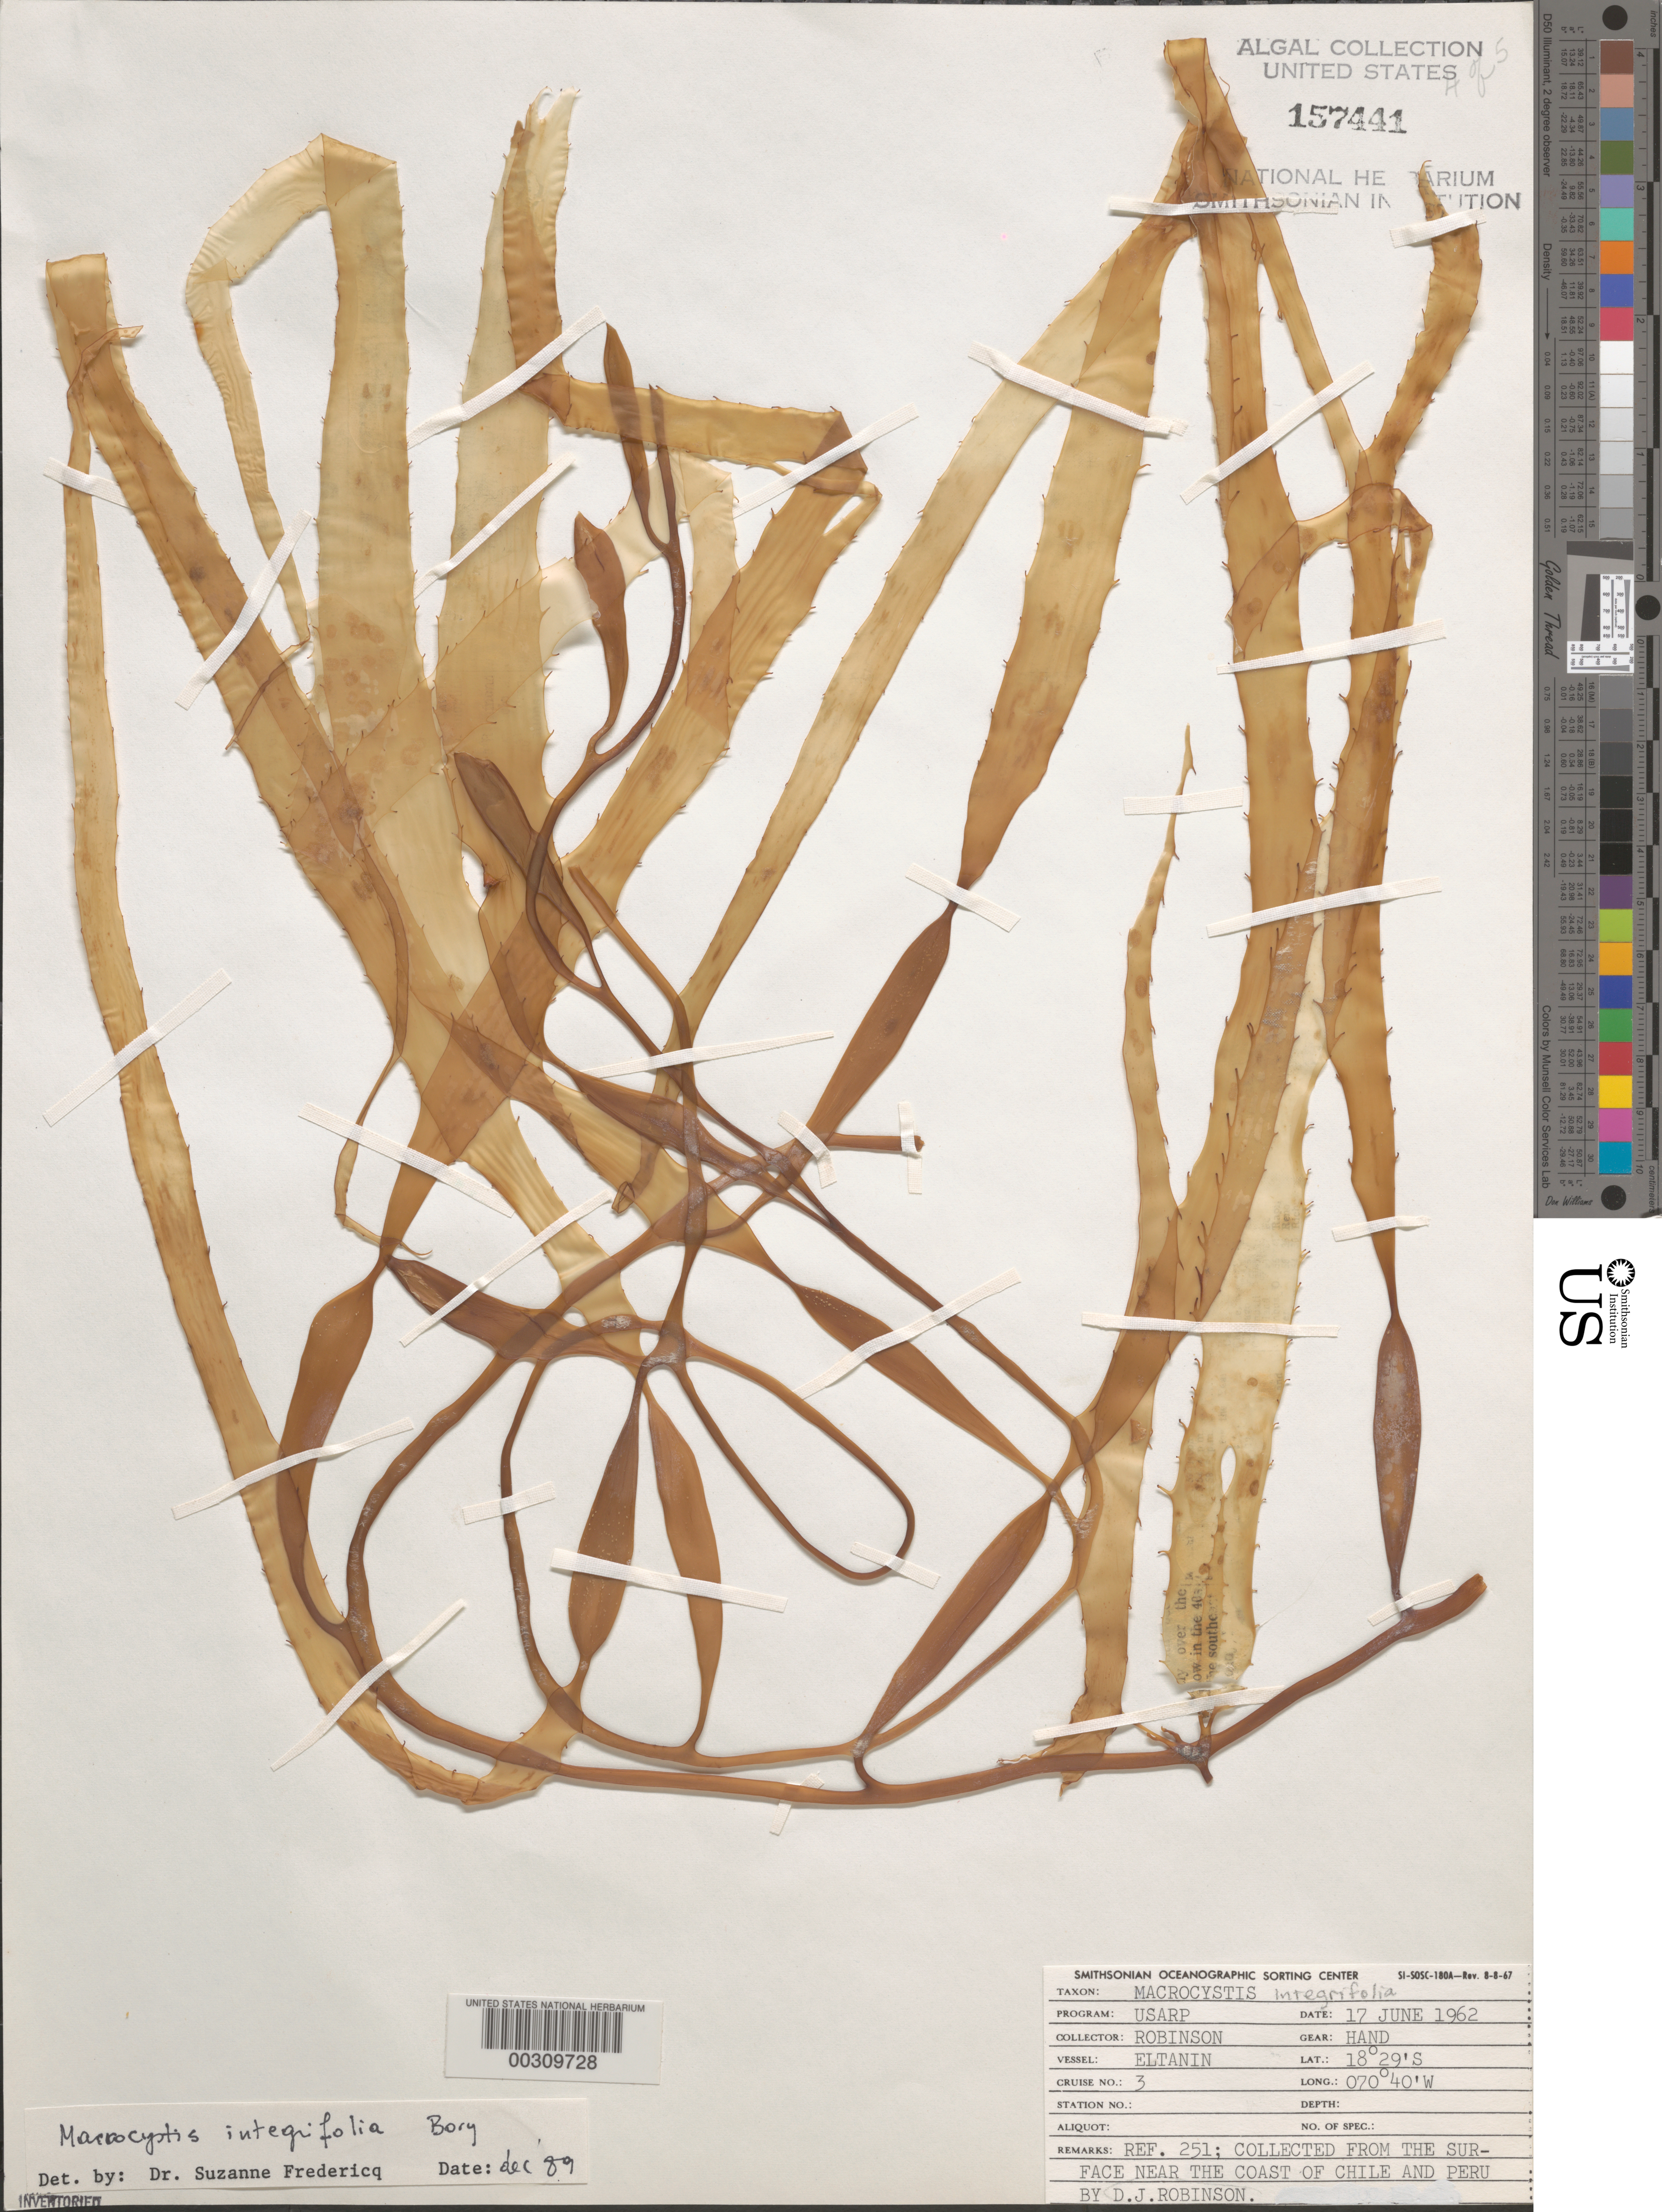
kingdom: Chromista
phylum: Ochrophyta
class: Phaeophyceae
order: Laminariales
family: Laminariaceae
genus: Macrocystis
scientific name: Macrocystis pyrifera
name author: (L.) C. Agardh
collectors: D. J. Robinson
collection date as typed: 17 Jun 1962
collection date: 1962-06-17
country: Chile / Peru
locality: off border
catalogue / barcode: US 157441